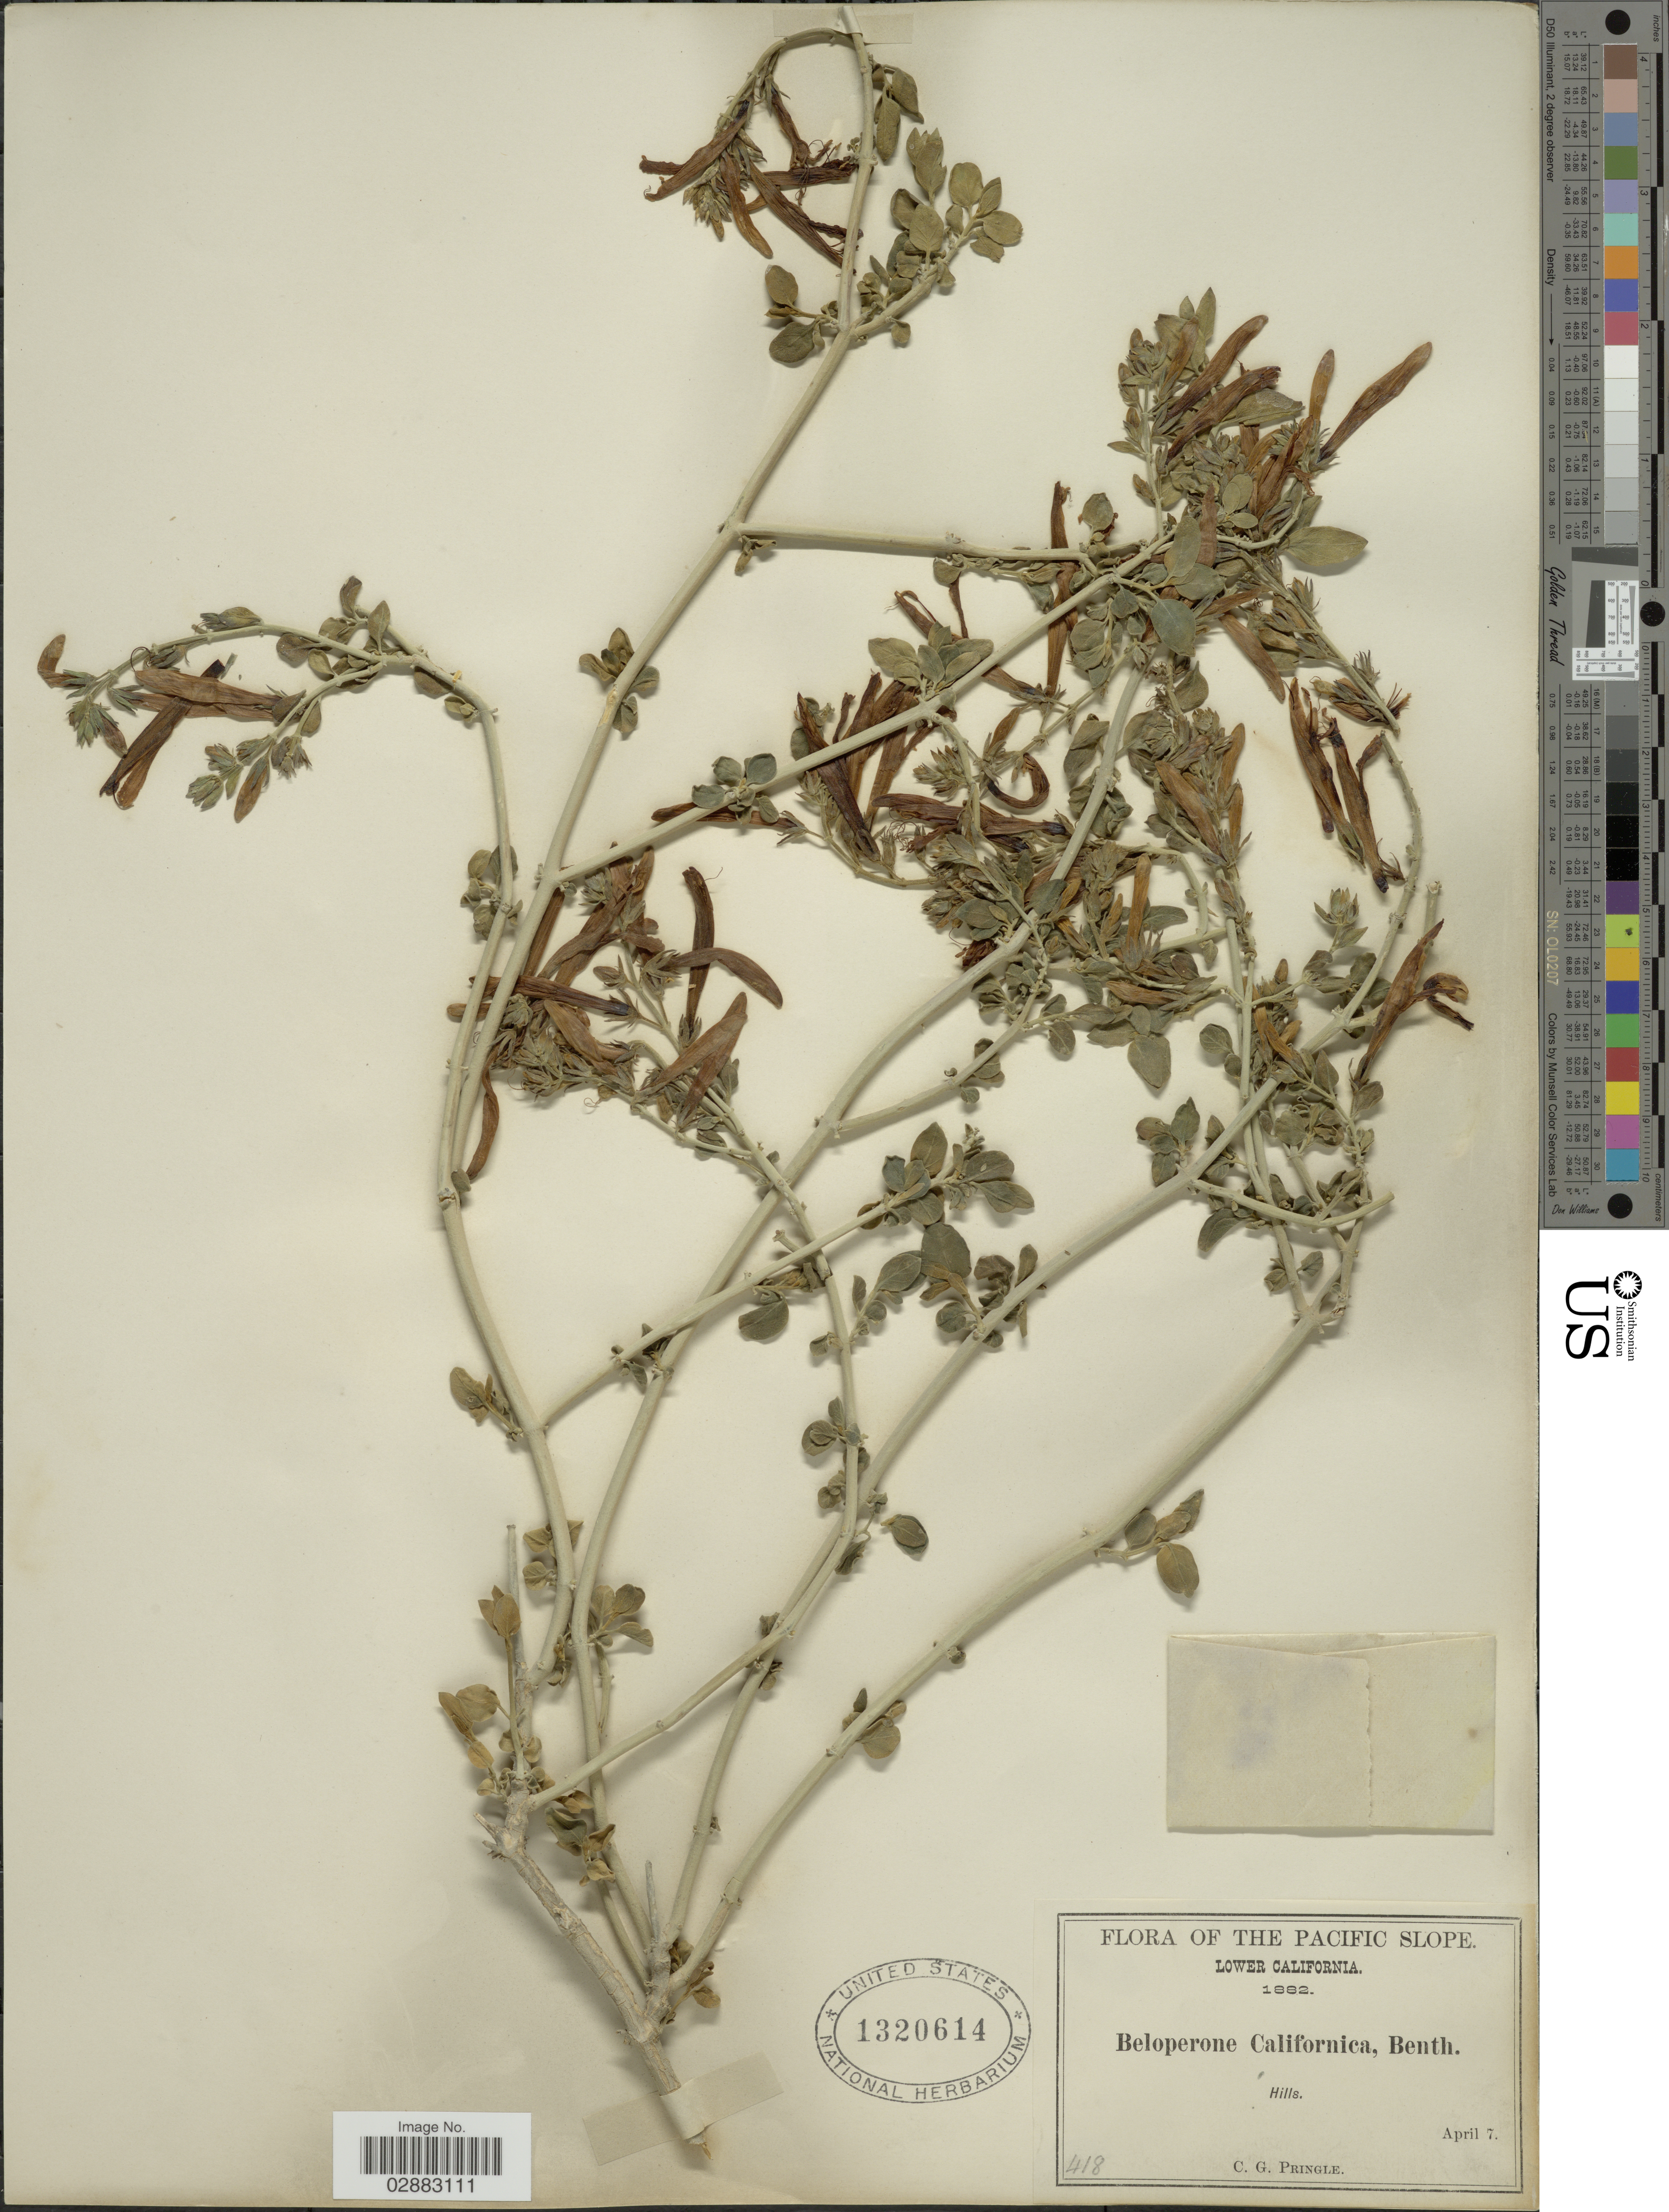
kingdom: Plantae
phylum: Tracheophyta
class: Magnoliopsida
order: Lamiales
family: Acanthaceae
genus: Beloperone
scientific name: Beloperone californica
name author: Benth.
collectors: C. G. Pringle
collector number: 418?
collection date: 1882-04-07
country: Mexico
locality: The Pacific Slope. Lower California. Hills.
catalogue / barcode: US 1320614